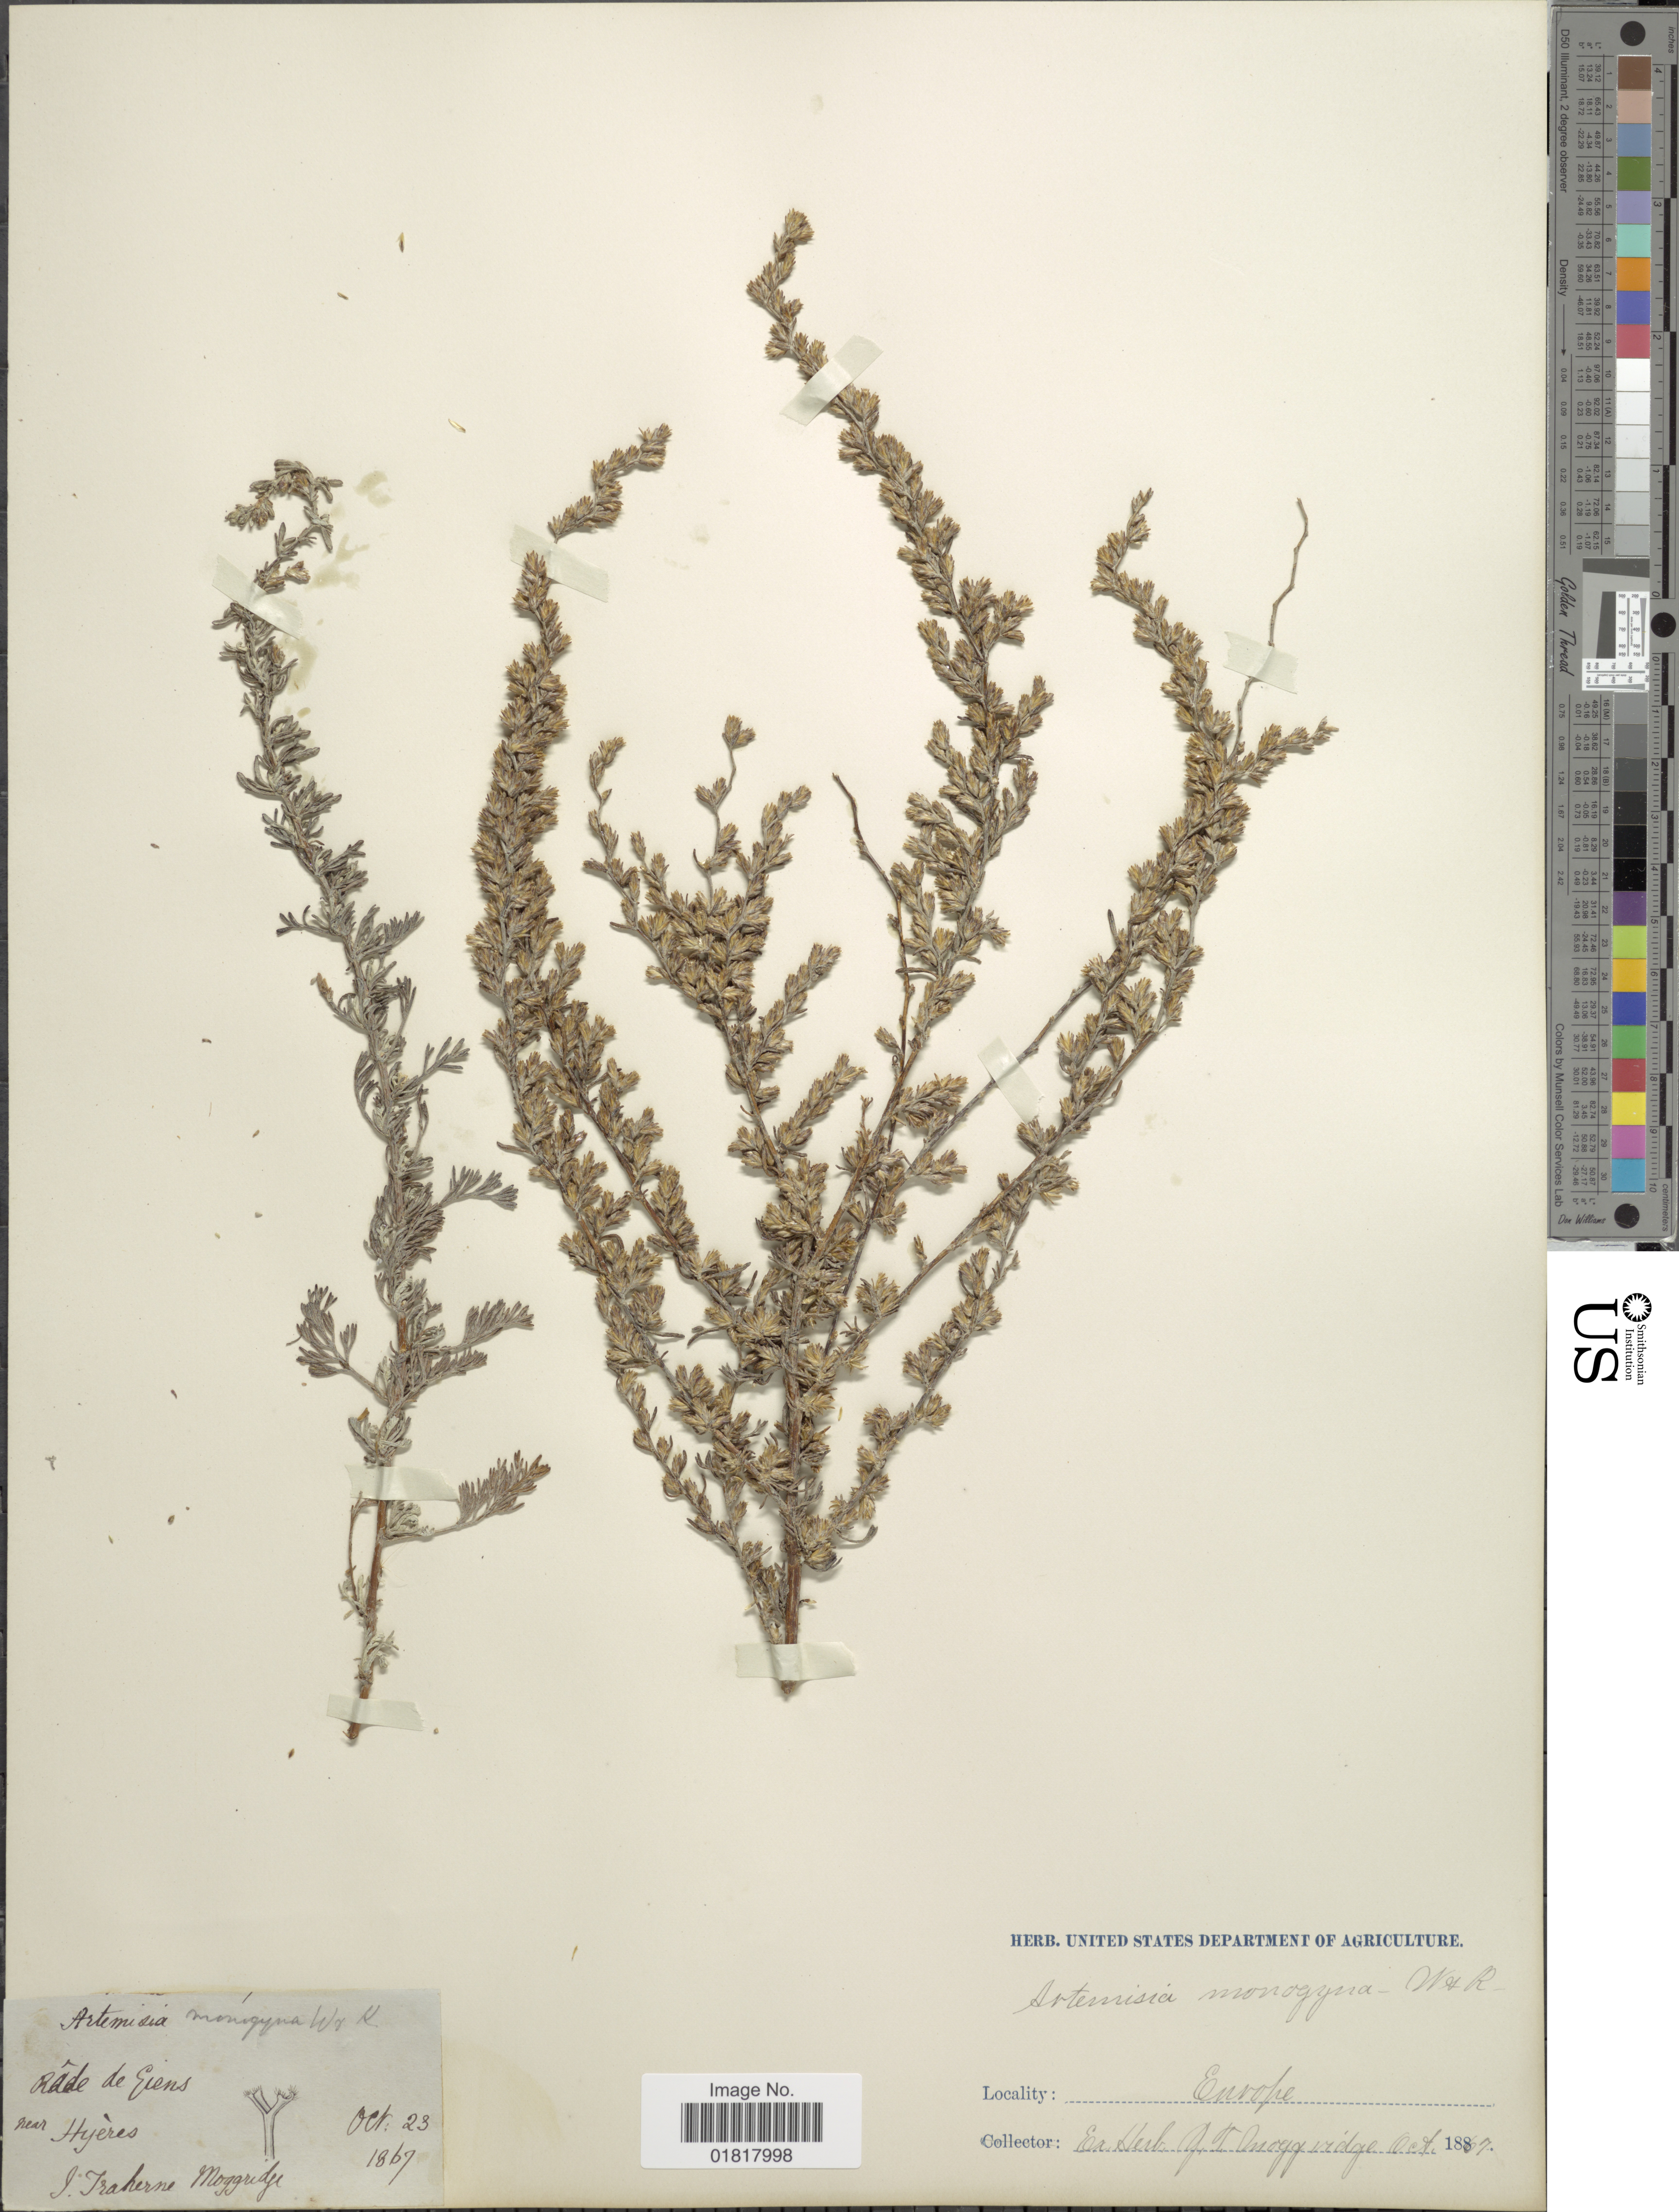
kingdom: Plantae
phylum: Tracheophyta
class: Magnoliopsida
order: Asterales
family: Asteraceae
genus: Artemisia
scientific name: Artemisia monogyna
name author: Poljakov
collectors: J. T. Moggridge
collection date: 1867-10-23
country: France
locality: Râde de Giens, near Hyéres